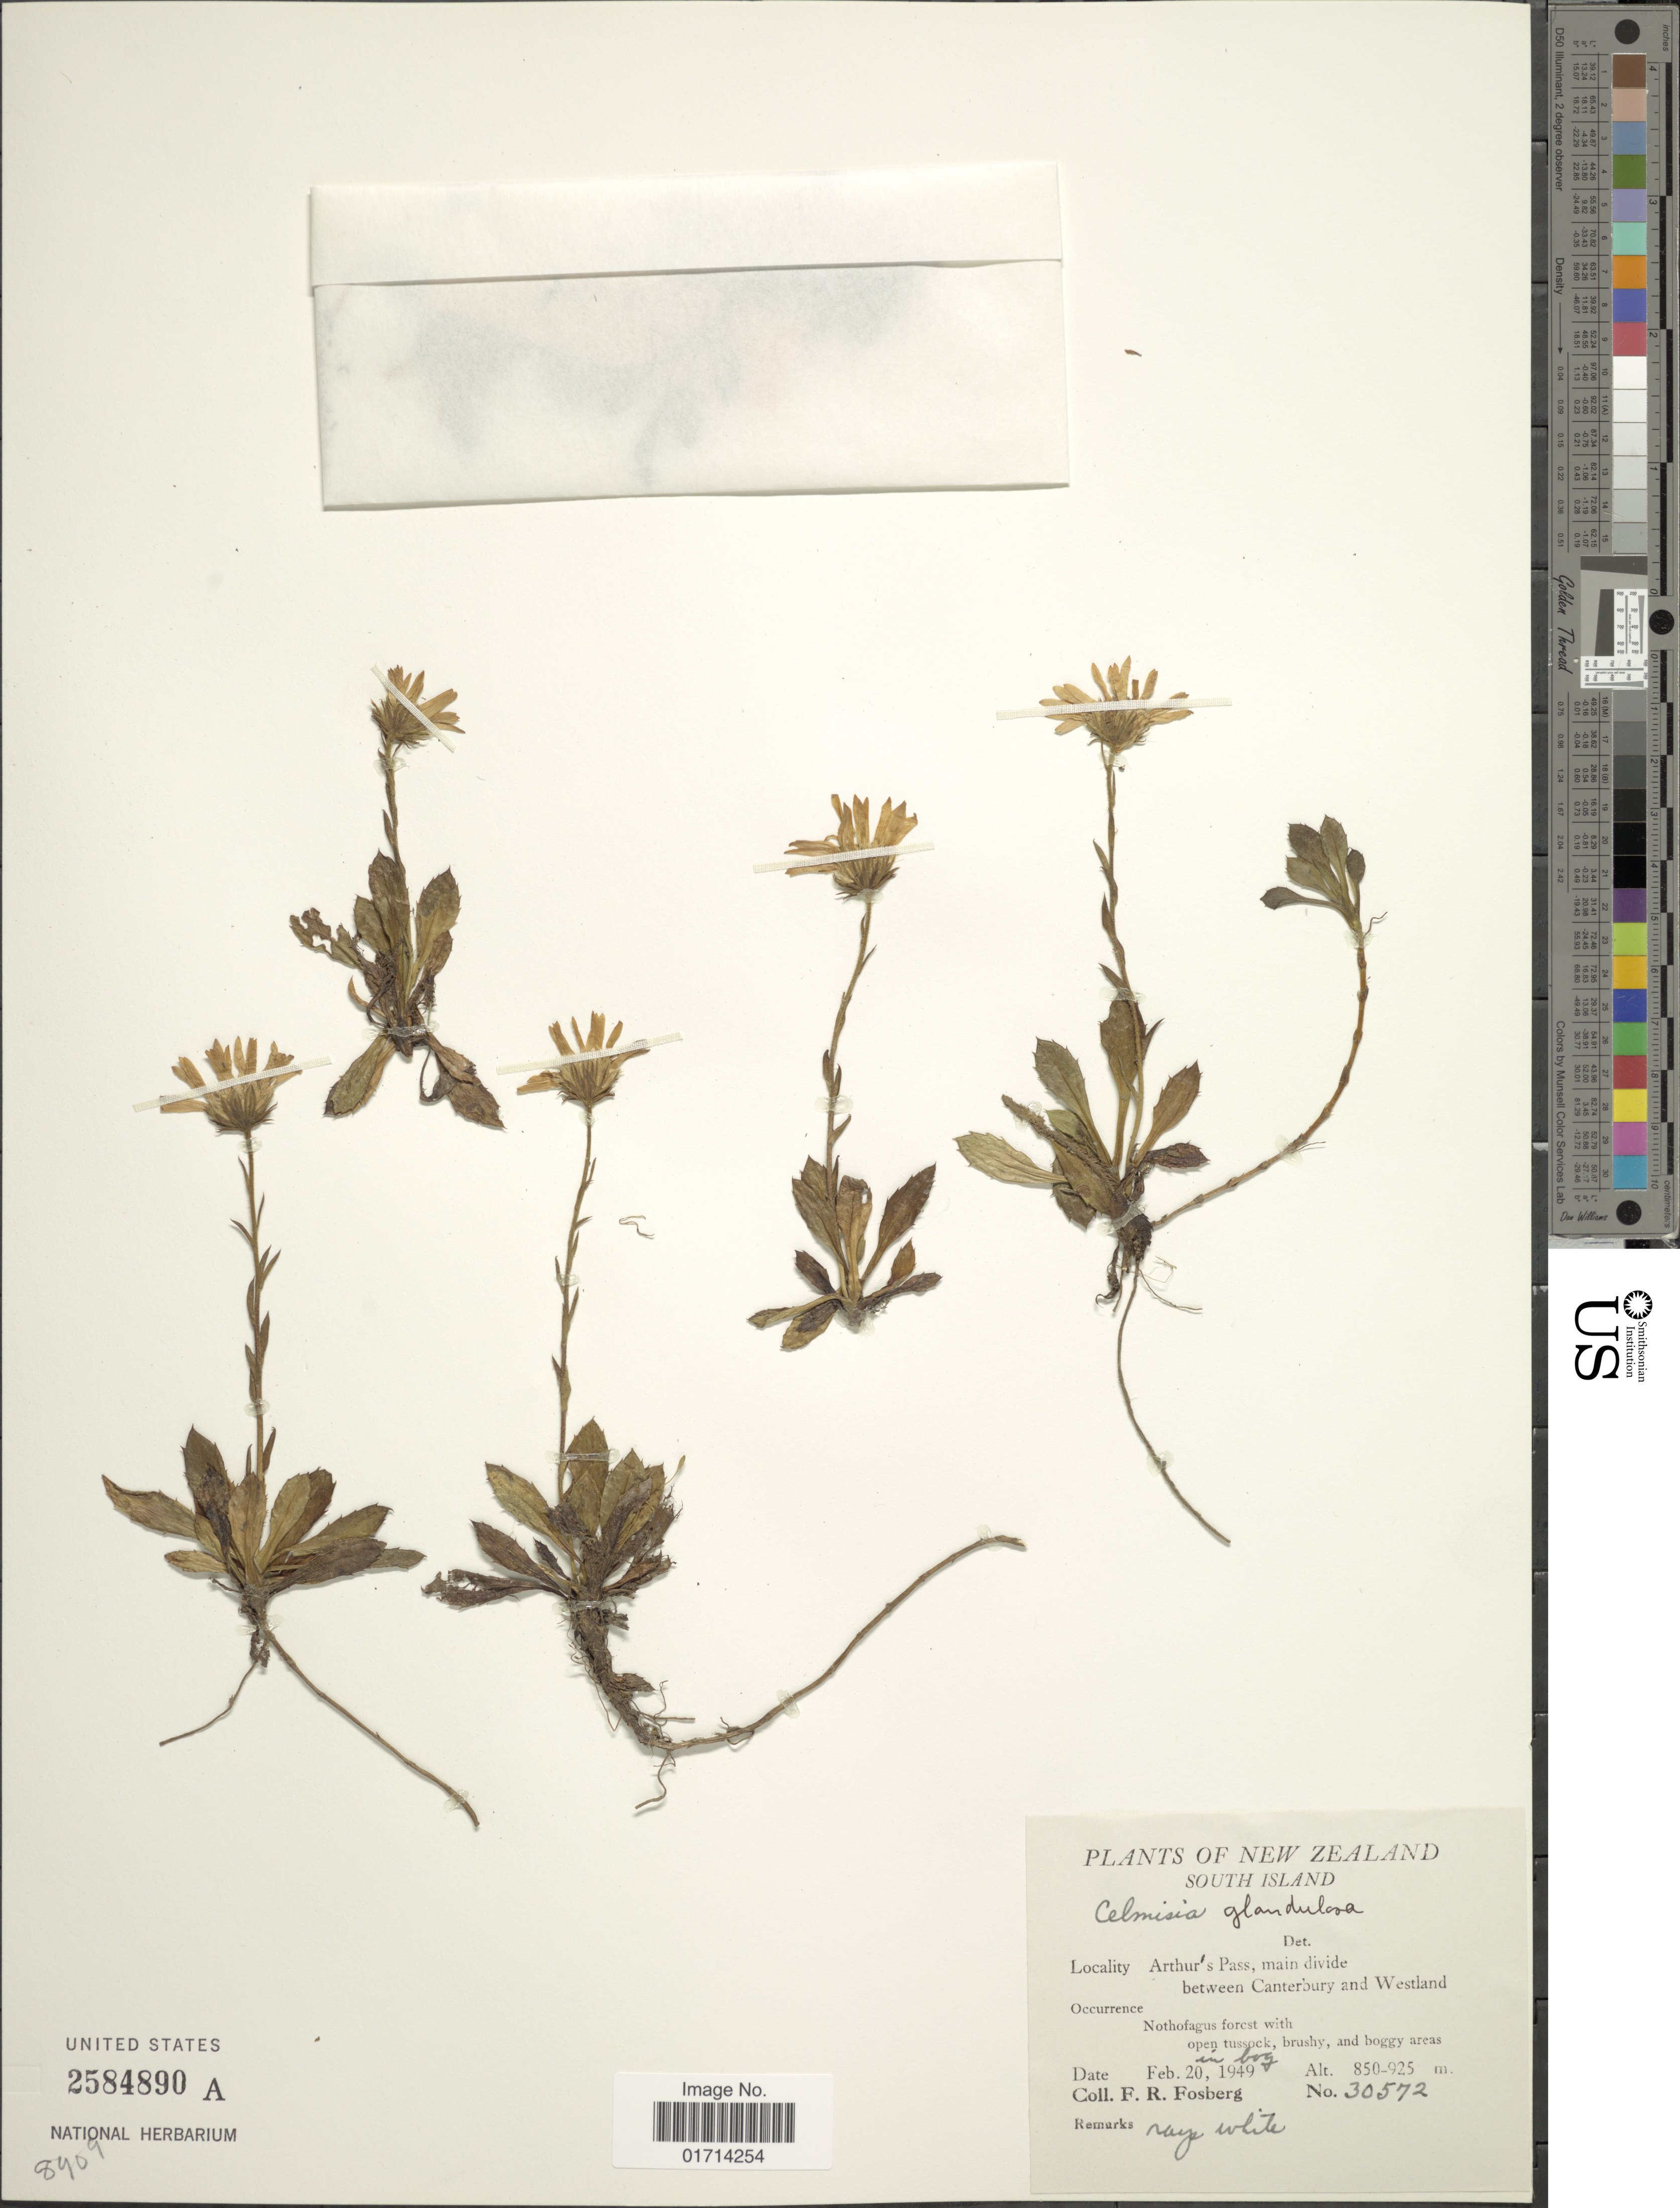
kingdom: Plantae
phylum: Tracheophyta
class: Magnoliopsida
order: Asterales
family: Asteraceae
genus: Celmisia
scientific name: Celmisia glandulosa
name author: Hook. f.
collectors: F. R. Fosberg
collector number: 30572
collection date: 1949-02-20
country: New Zealand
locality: South Island, Arthur's Pass, main divide between Canterbury and Westland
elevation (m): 850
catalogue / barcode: US 2584890A